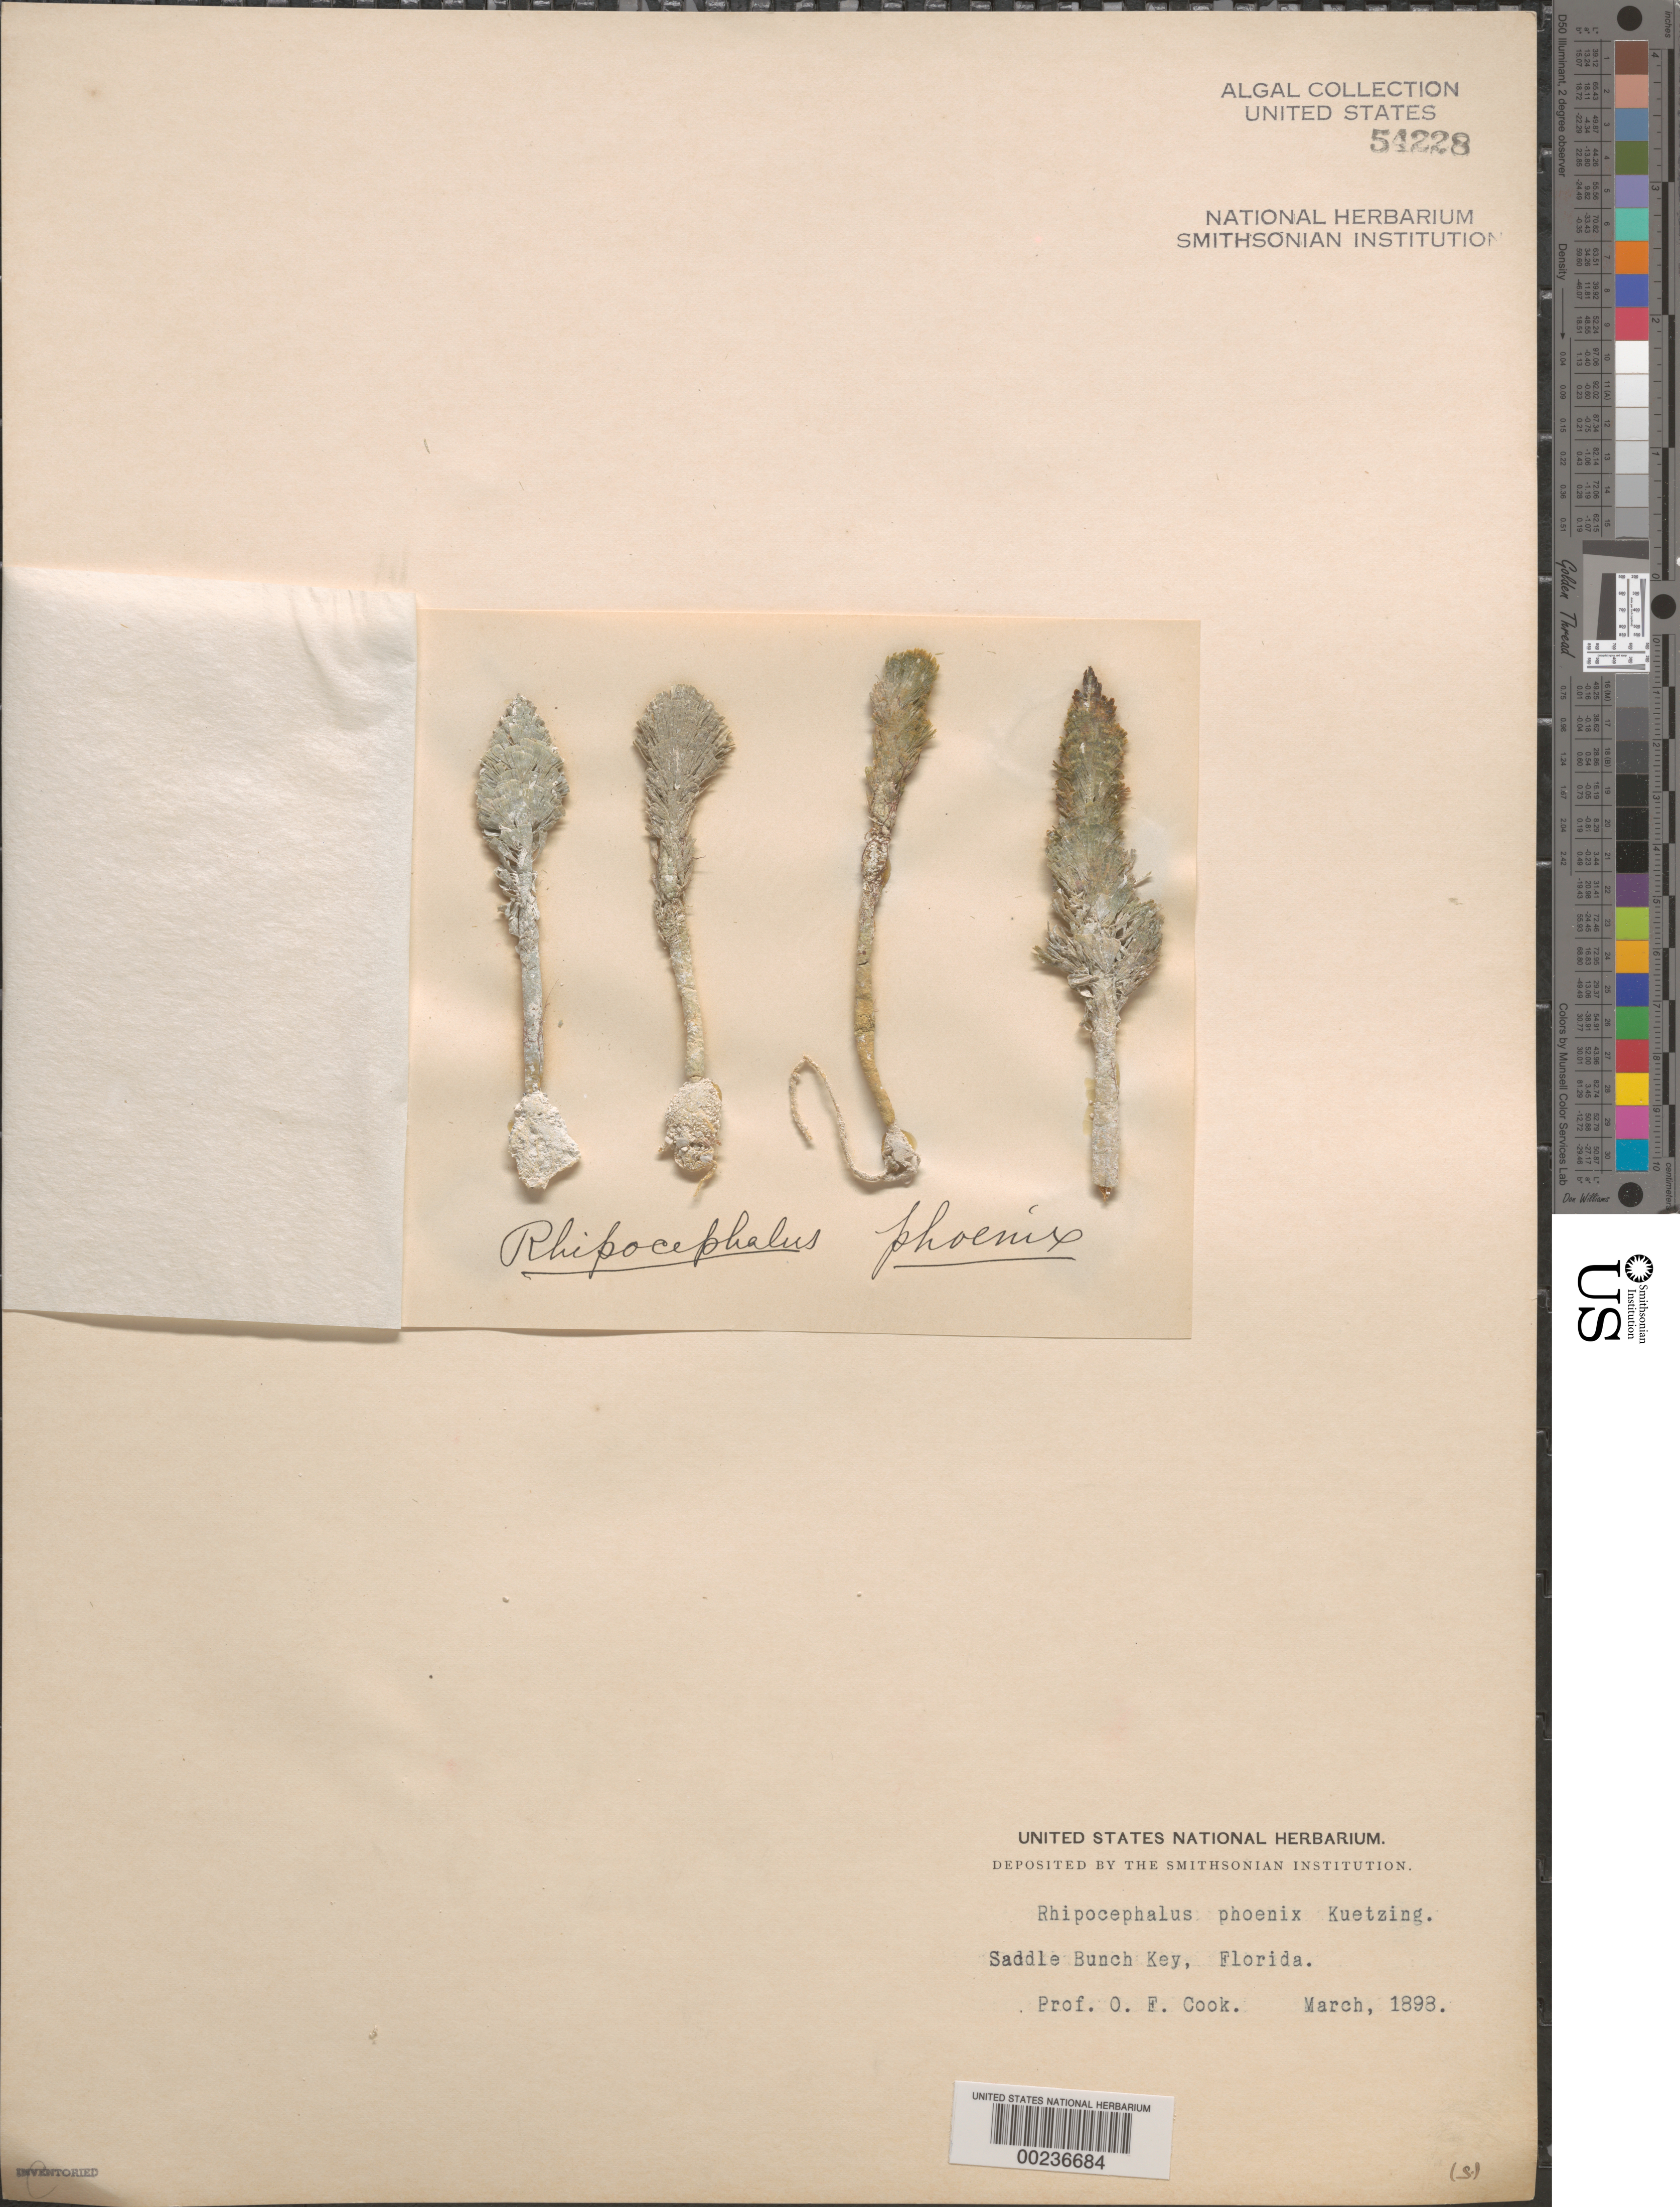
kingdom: Plantae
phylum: Chlorophyta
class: Ulvophyceae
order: Bryopsidales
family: Udoteaceae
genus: Rhipocephalus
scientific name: Rhipocephalus phoenix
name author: (J. Ellis & Sol.) Kütz.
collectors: O. F. Cook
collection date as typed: Mar 1898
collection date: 1898-03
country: United States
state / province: Florida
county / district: Monroe County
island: Saddlebunch Keys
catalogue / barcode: US 54228